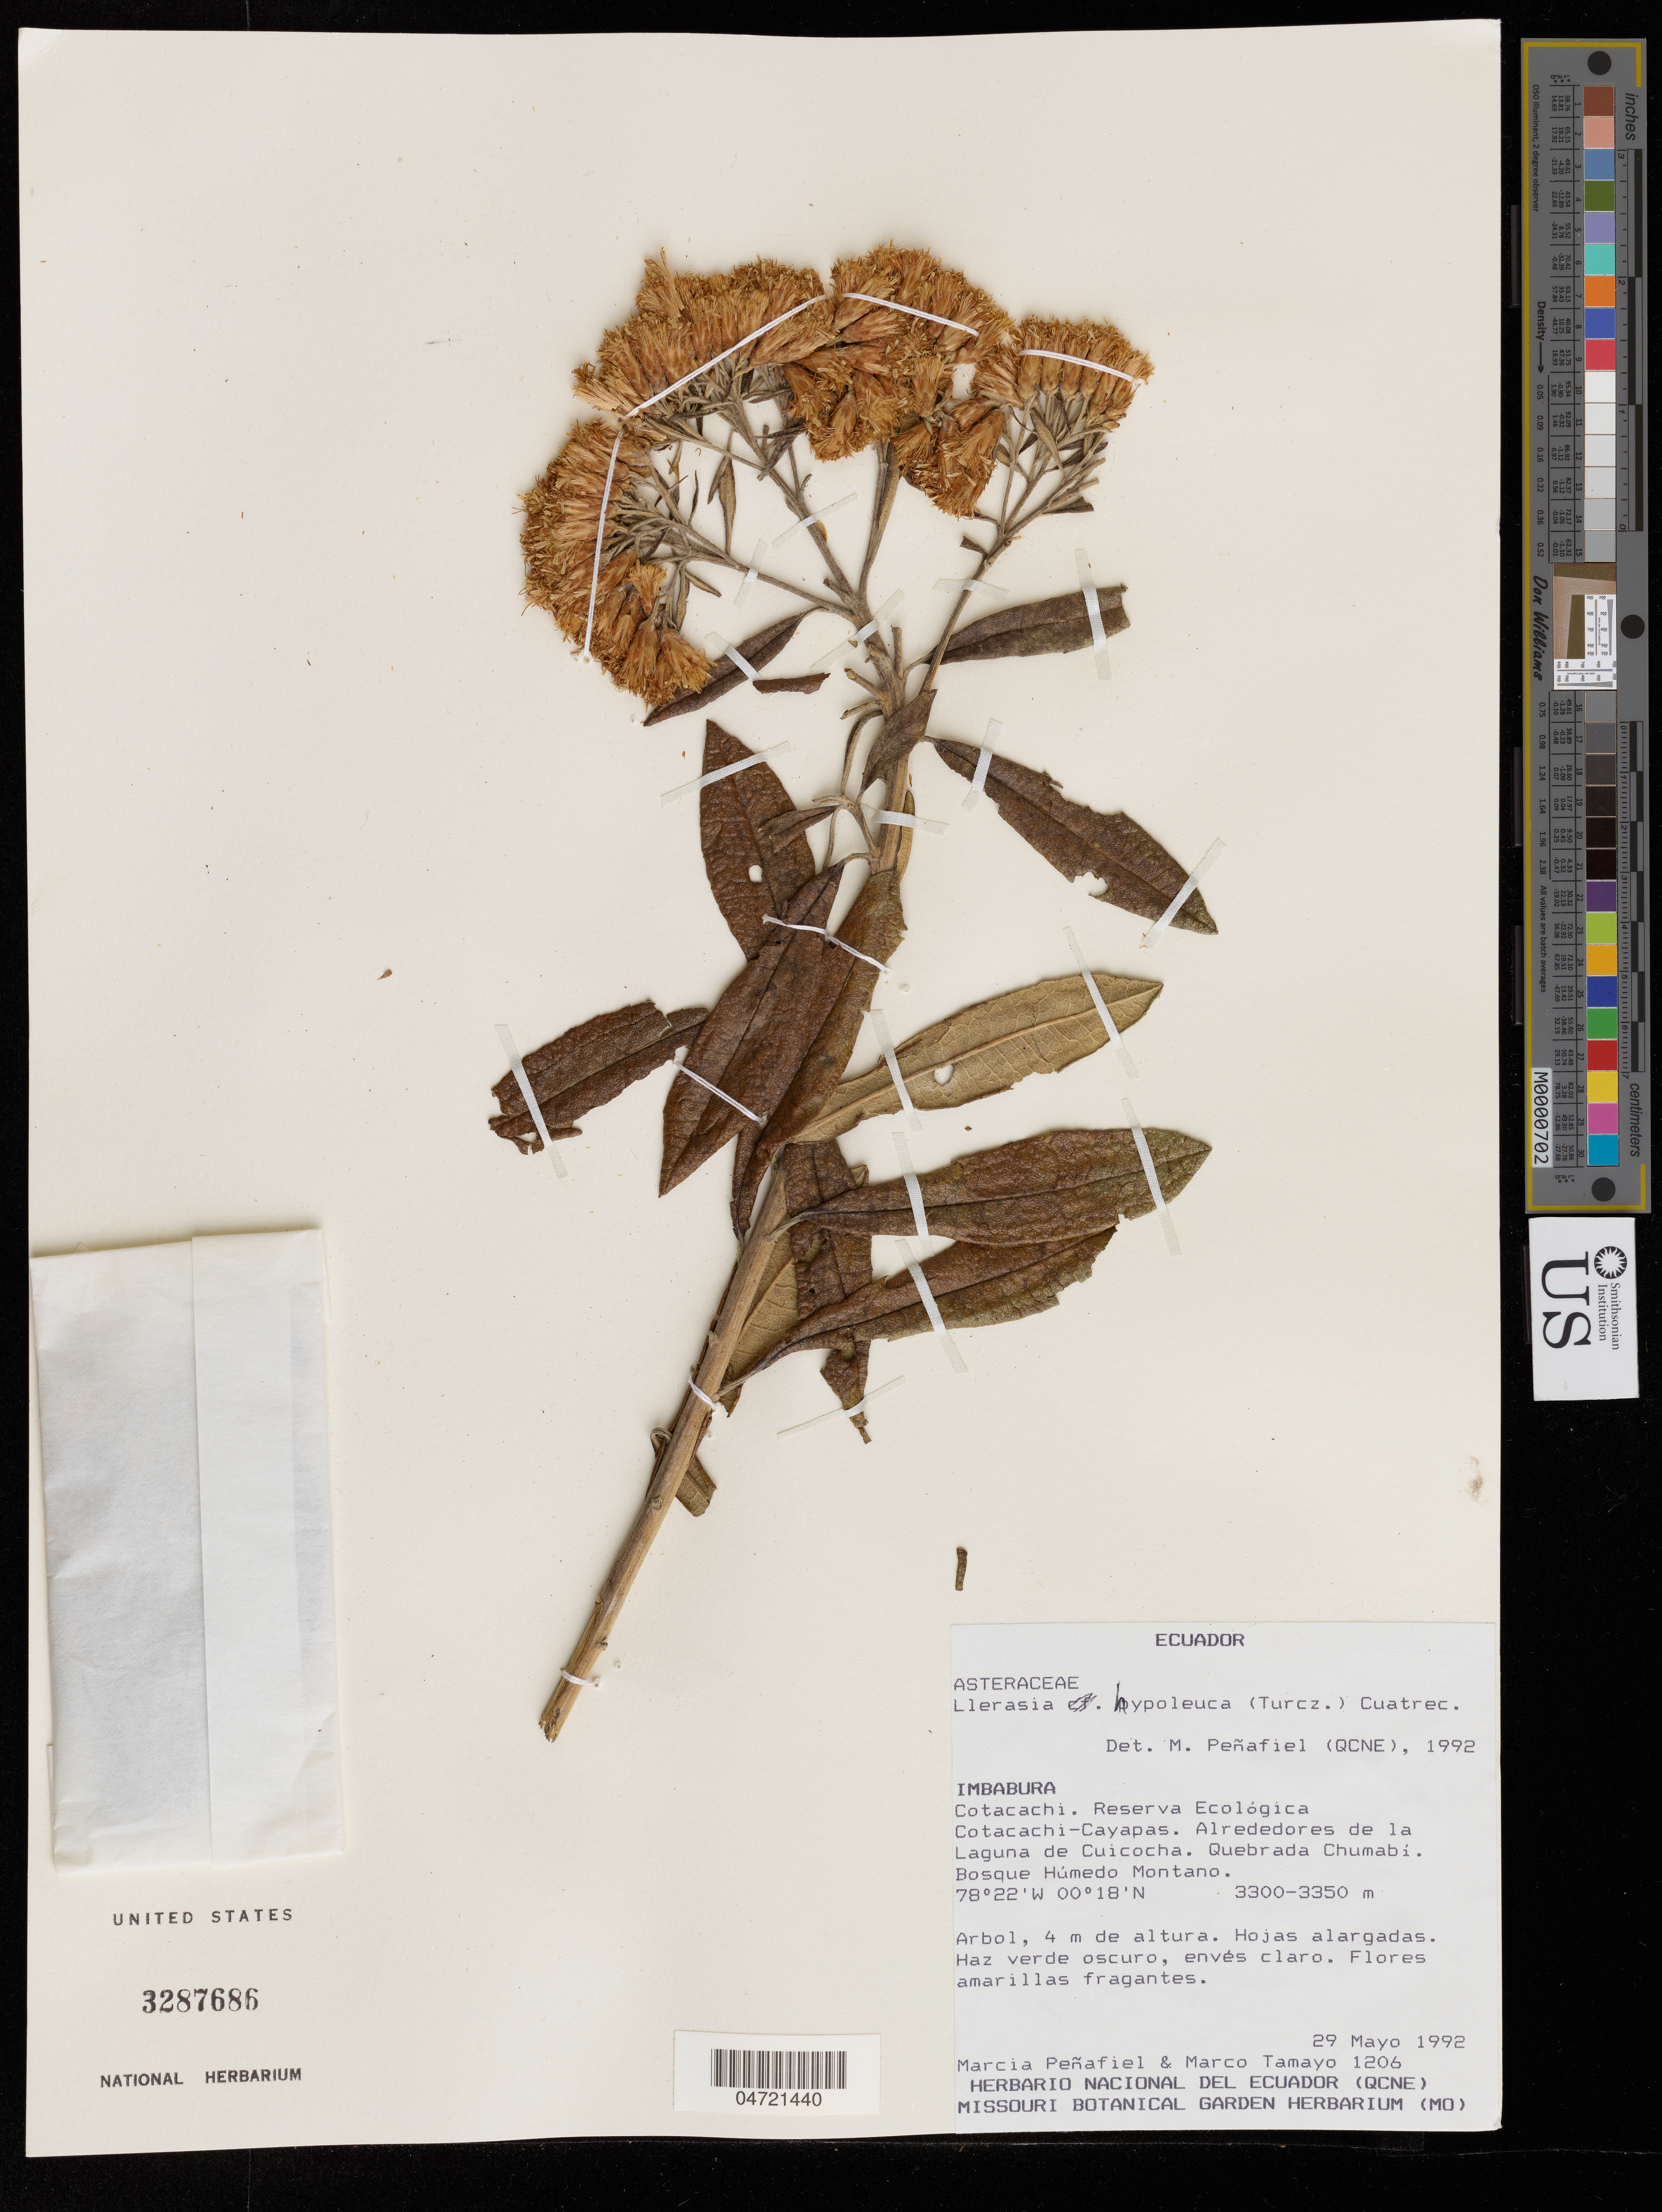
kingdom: Plantae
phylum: Tracheophyta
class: Magnoliopsida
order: Asterales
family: Asteraceae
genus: Llerasia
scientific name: Llerasia hypoleuca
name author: (Turcz.) Cuatrec.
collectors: M. Penafiel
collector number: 1206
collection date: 1992-05-29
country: Ecuador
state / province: Imbabura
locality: Cotacahi. Reserva Ecologica Cotacachi-Cayapas. Alrededores de la Laguna de Cuicocha. Quebrada Chumabi.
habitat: Bosque Humedo Montano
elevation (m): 3300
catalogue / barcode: US 3287686